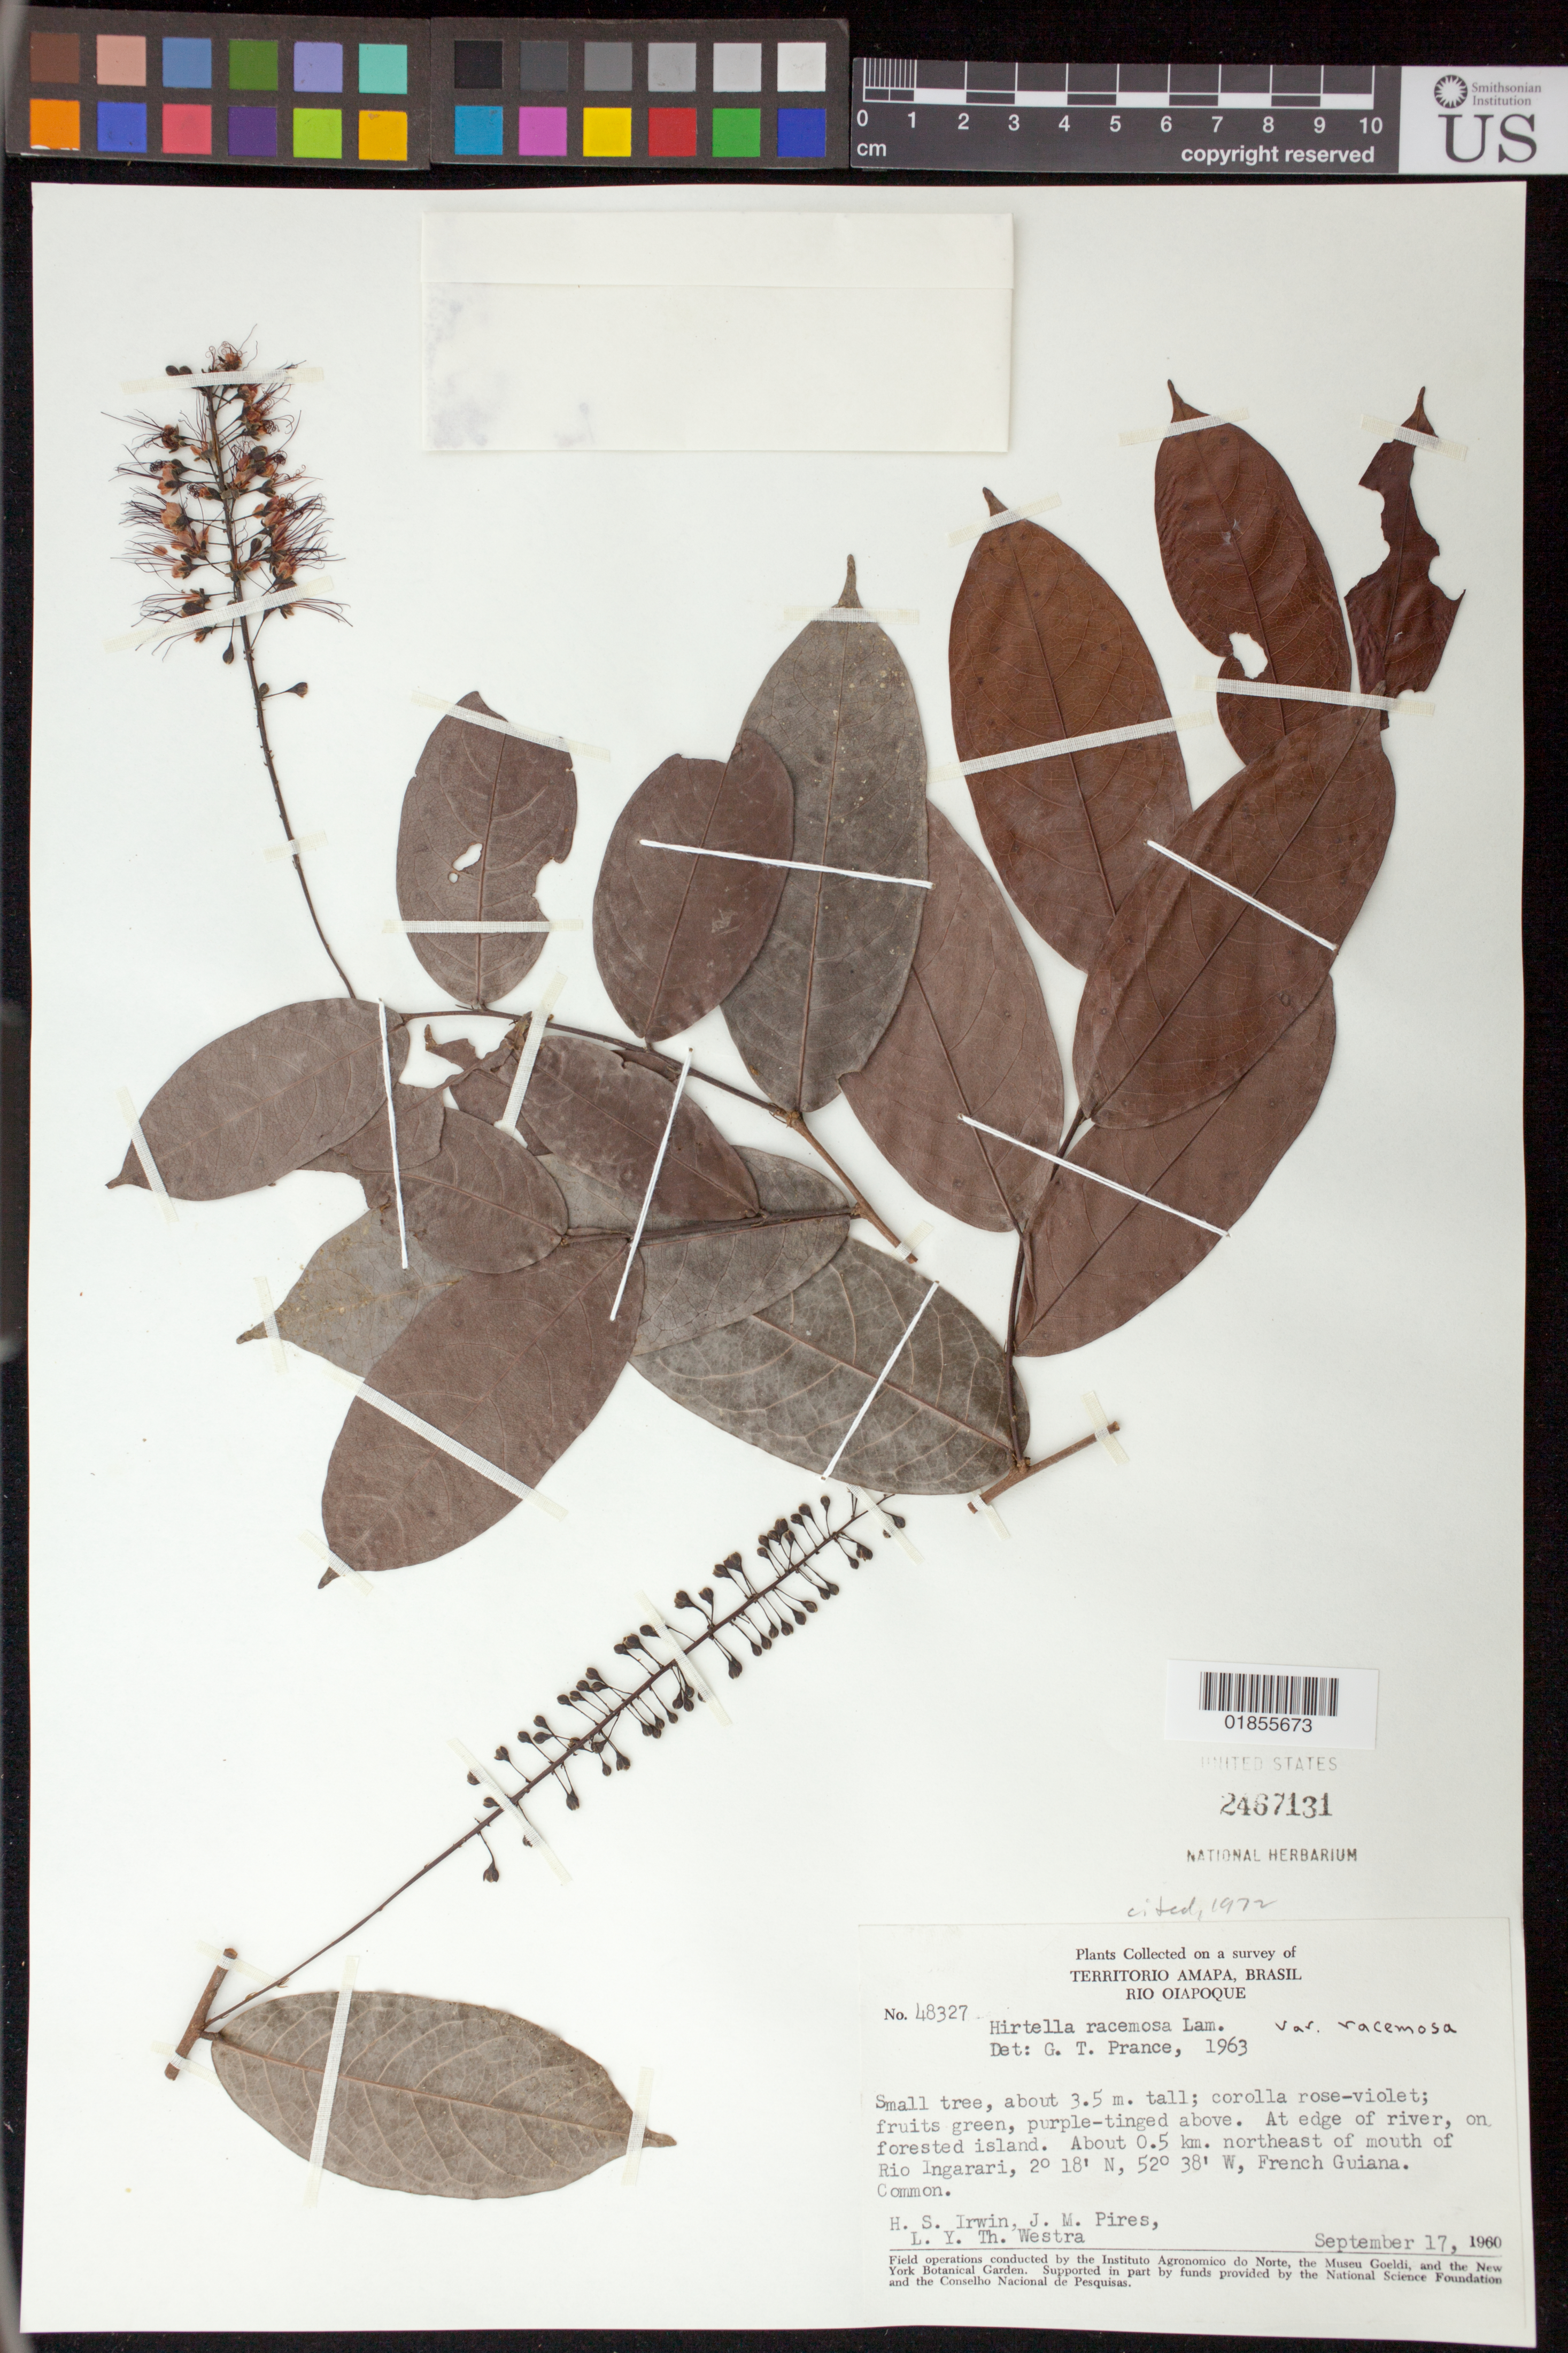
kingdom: Plantae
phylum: Tracheophyta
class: Magnoliopsida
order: Malpighiales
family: Chrysobalanaceae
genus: Hirtella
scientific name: Hirtella racemosa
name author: Lam.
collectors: H. Irwin, J. M. Pires & L. Y. T. Westra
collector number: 48327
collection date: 1960-09-17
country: French Guiana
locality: About 0,5km NE of mouth of Rio Ingarari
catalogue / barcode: US 2467131